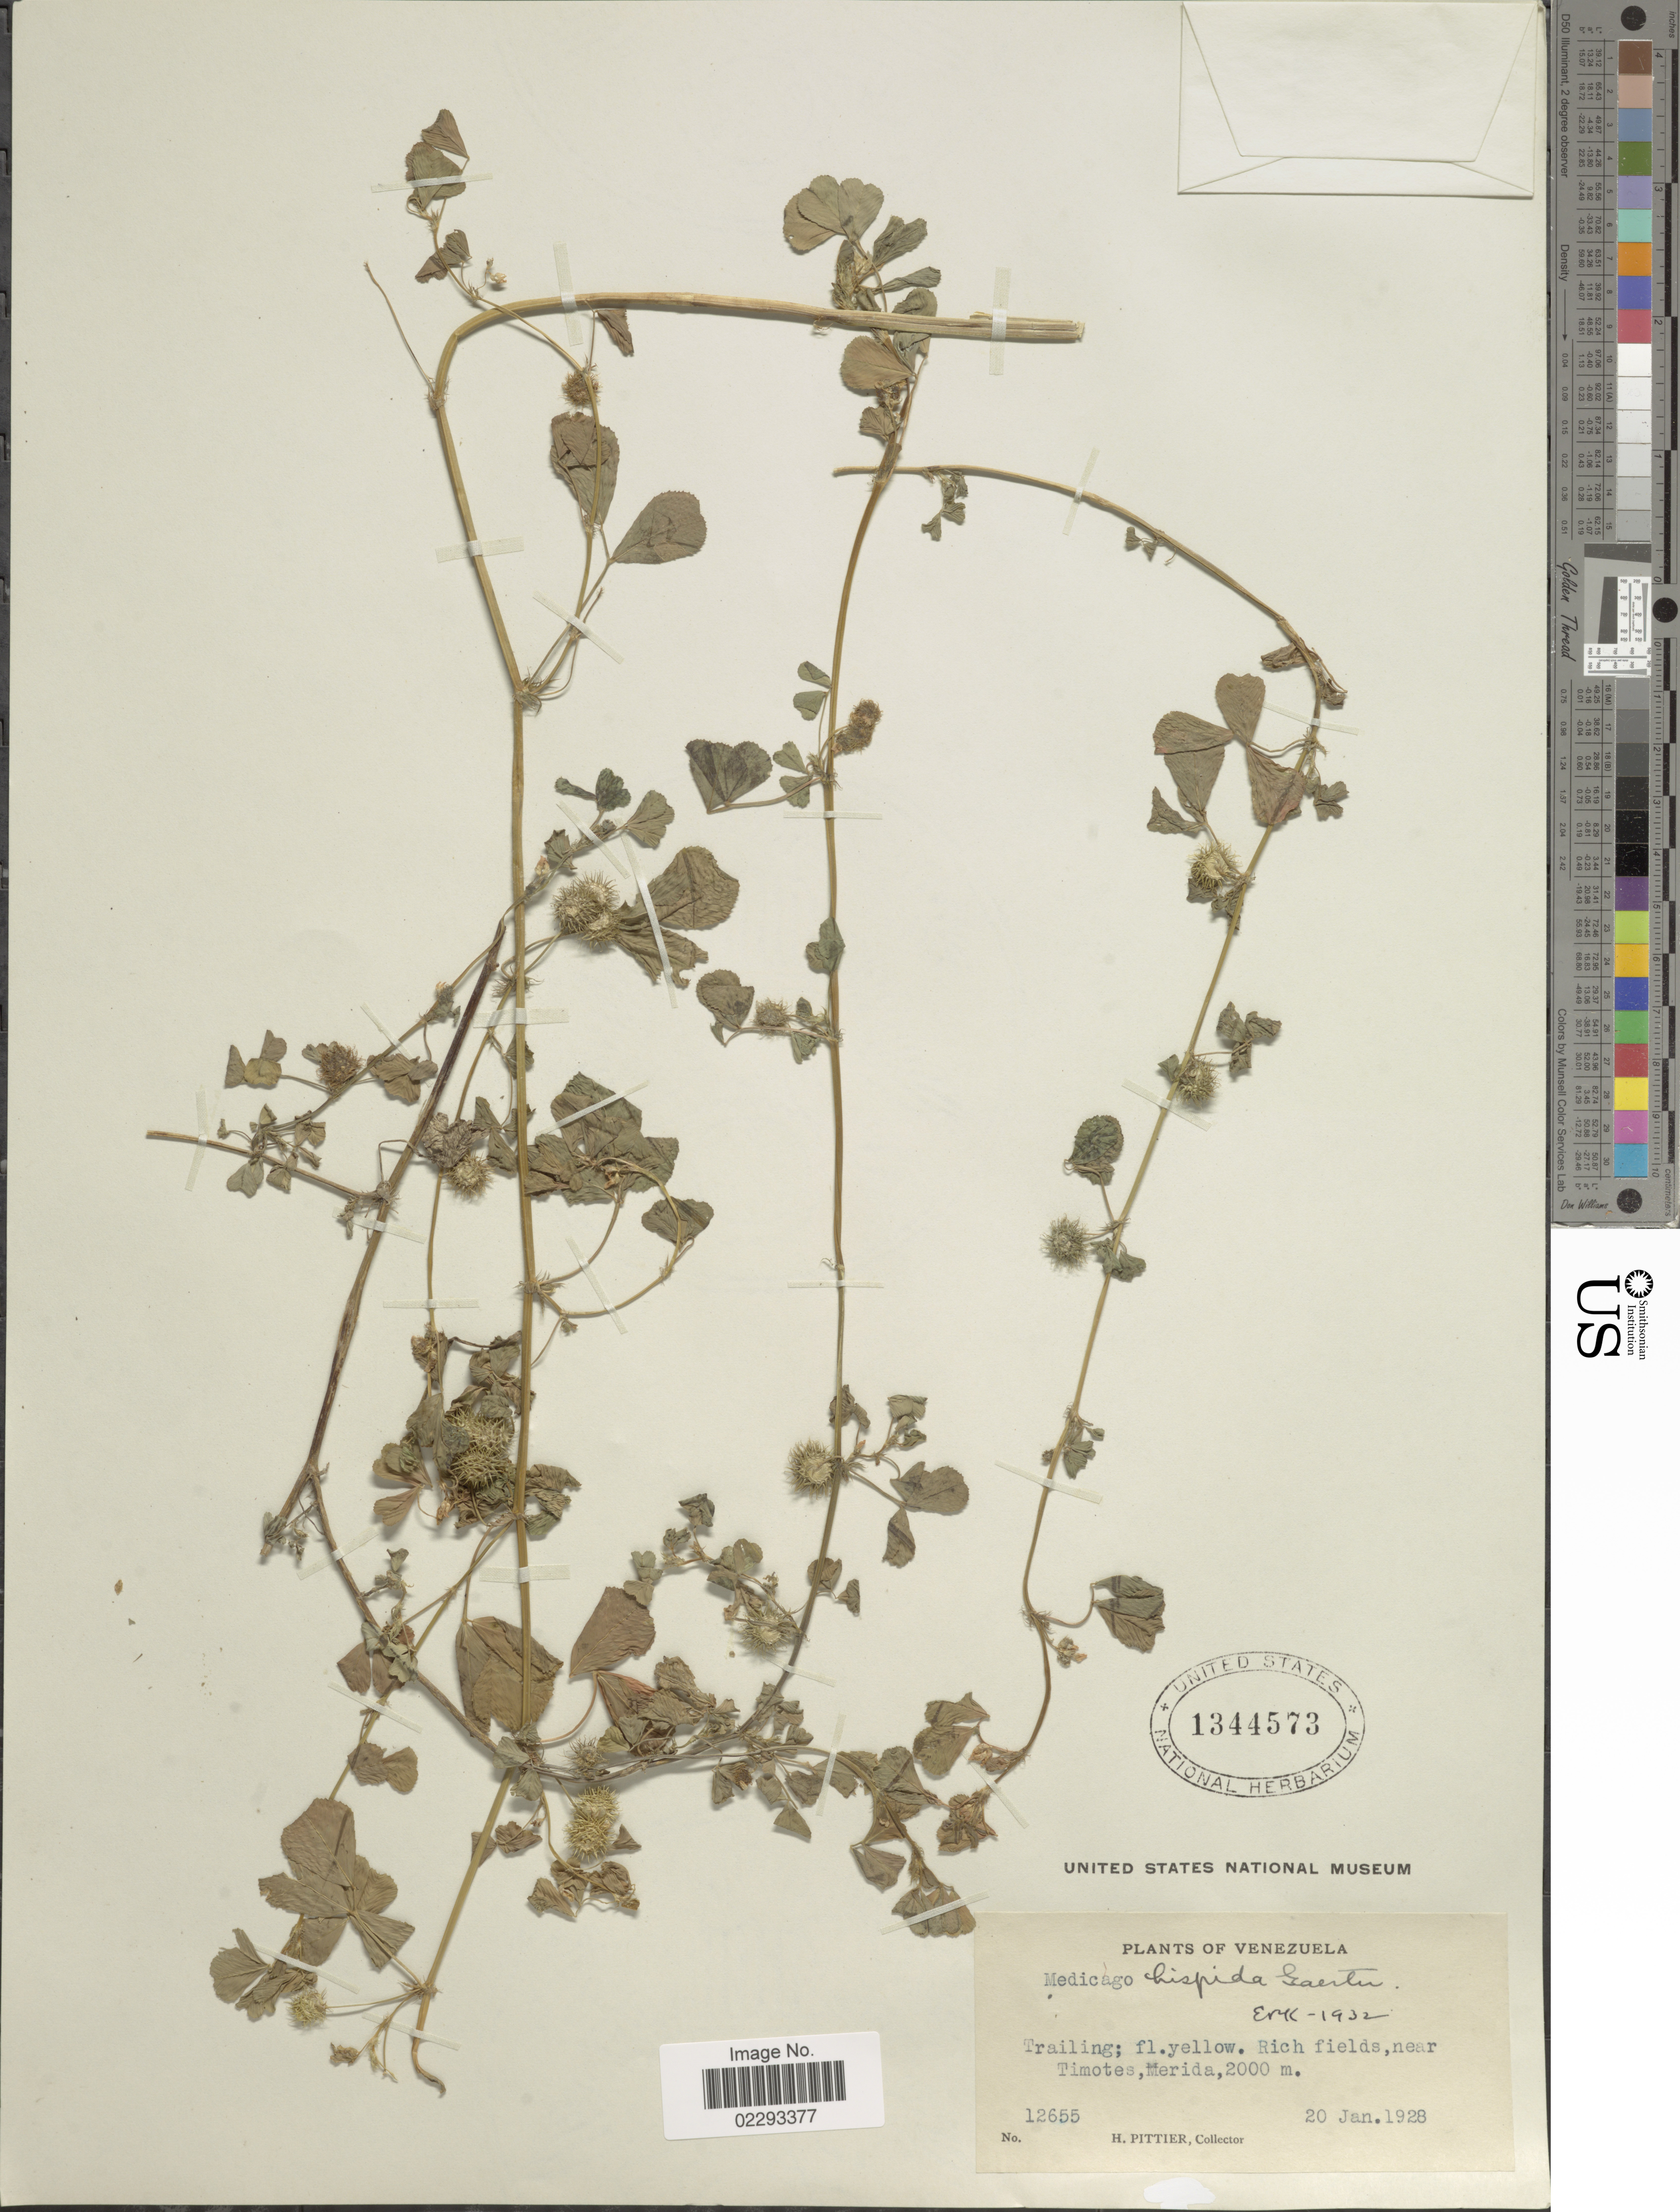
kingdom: Plantae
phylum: Tracheophyta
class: Magnoliopsida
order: Fabales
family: Fabaceae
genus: Medicago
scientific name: Medicago polymorpha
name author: L.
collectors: H. F. Pittier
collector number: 12655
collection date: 1928-01-20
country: Venezuela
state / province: Mérida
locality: Trailing: rich fields near Timotes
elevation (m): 2000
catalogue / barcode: US 1344573